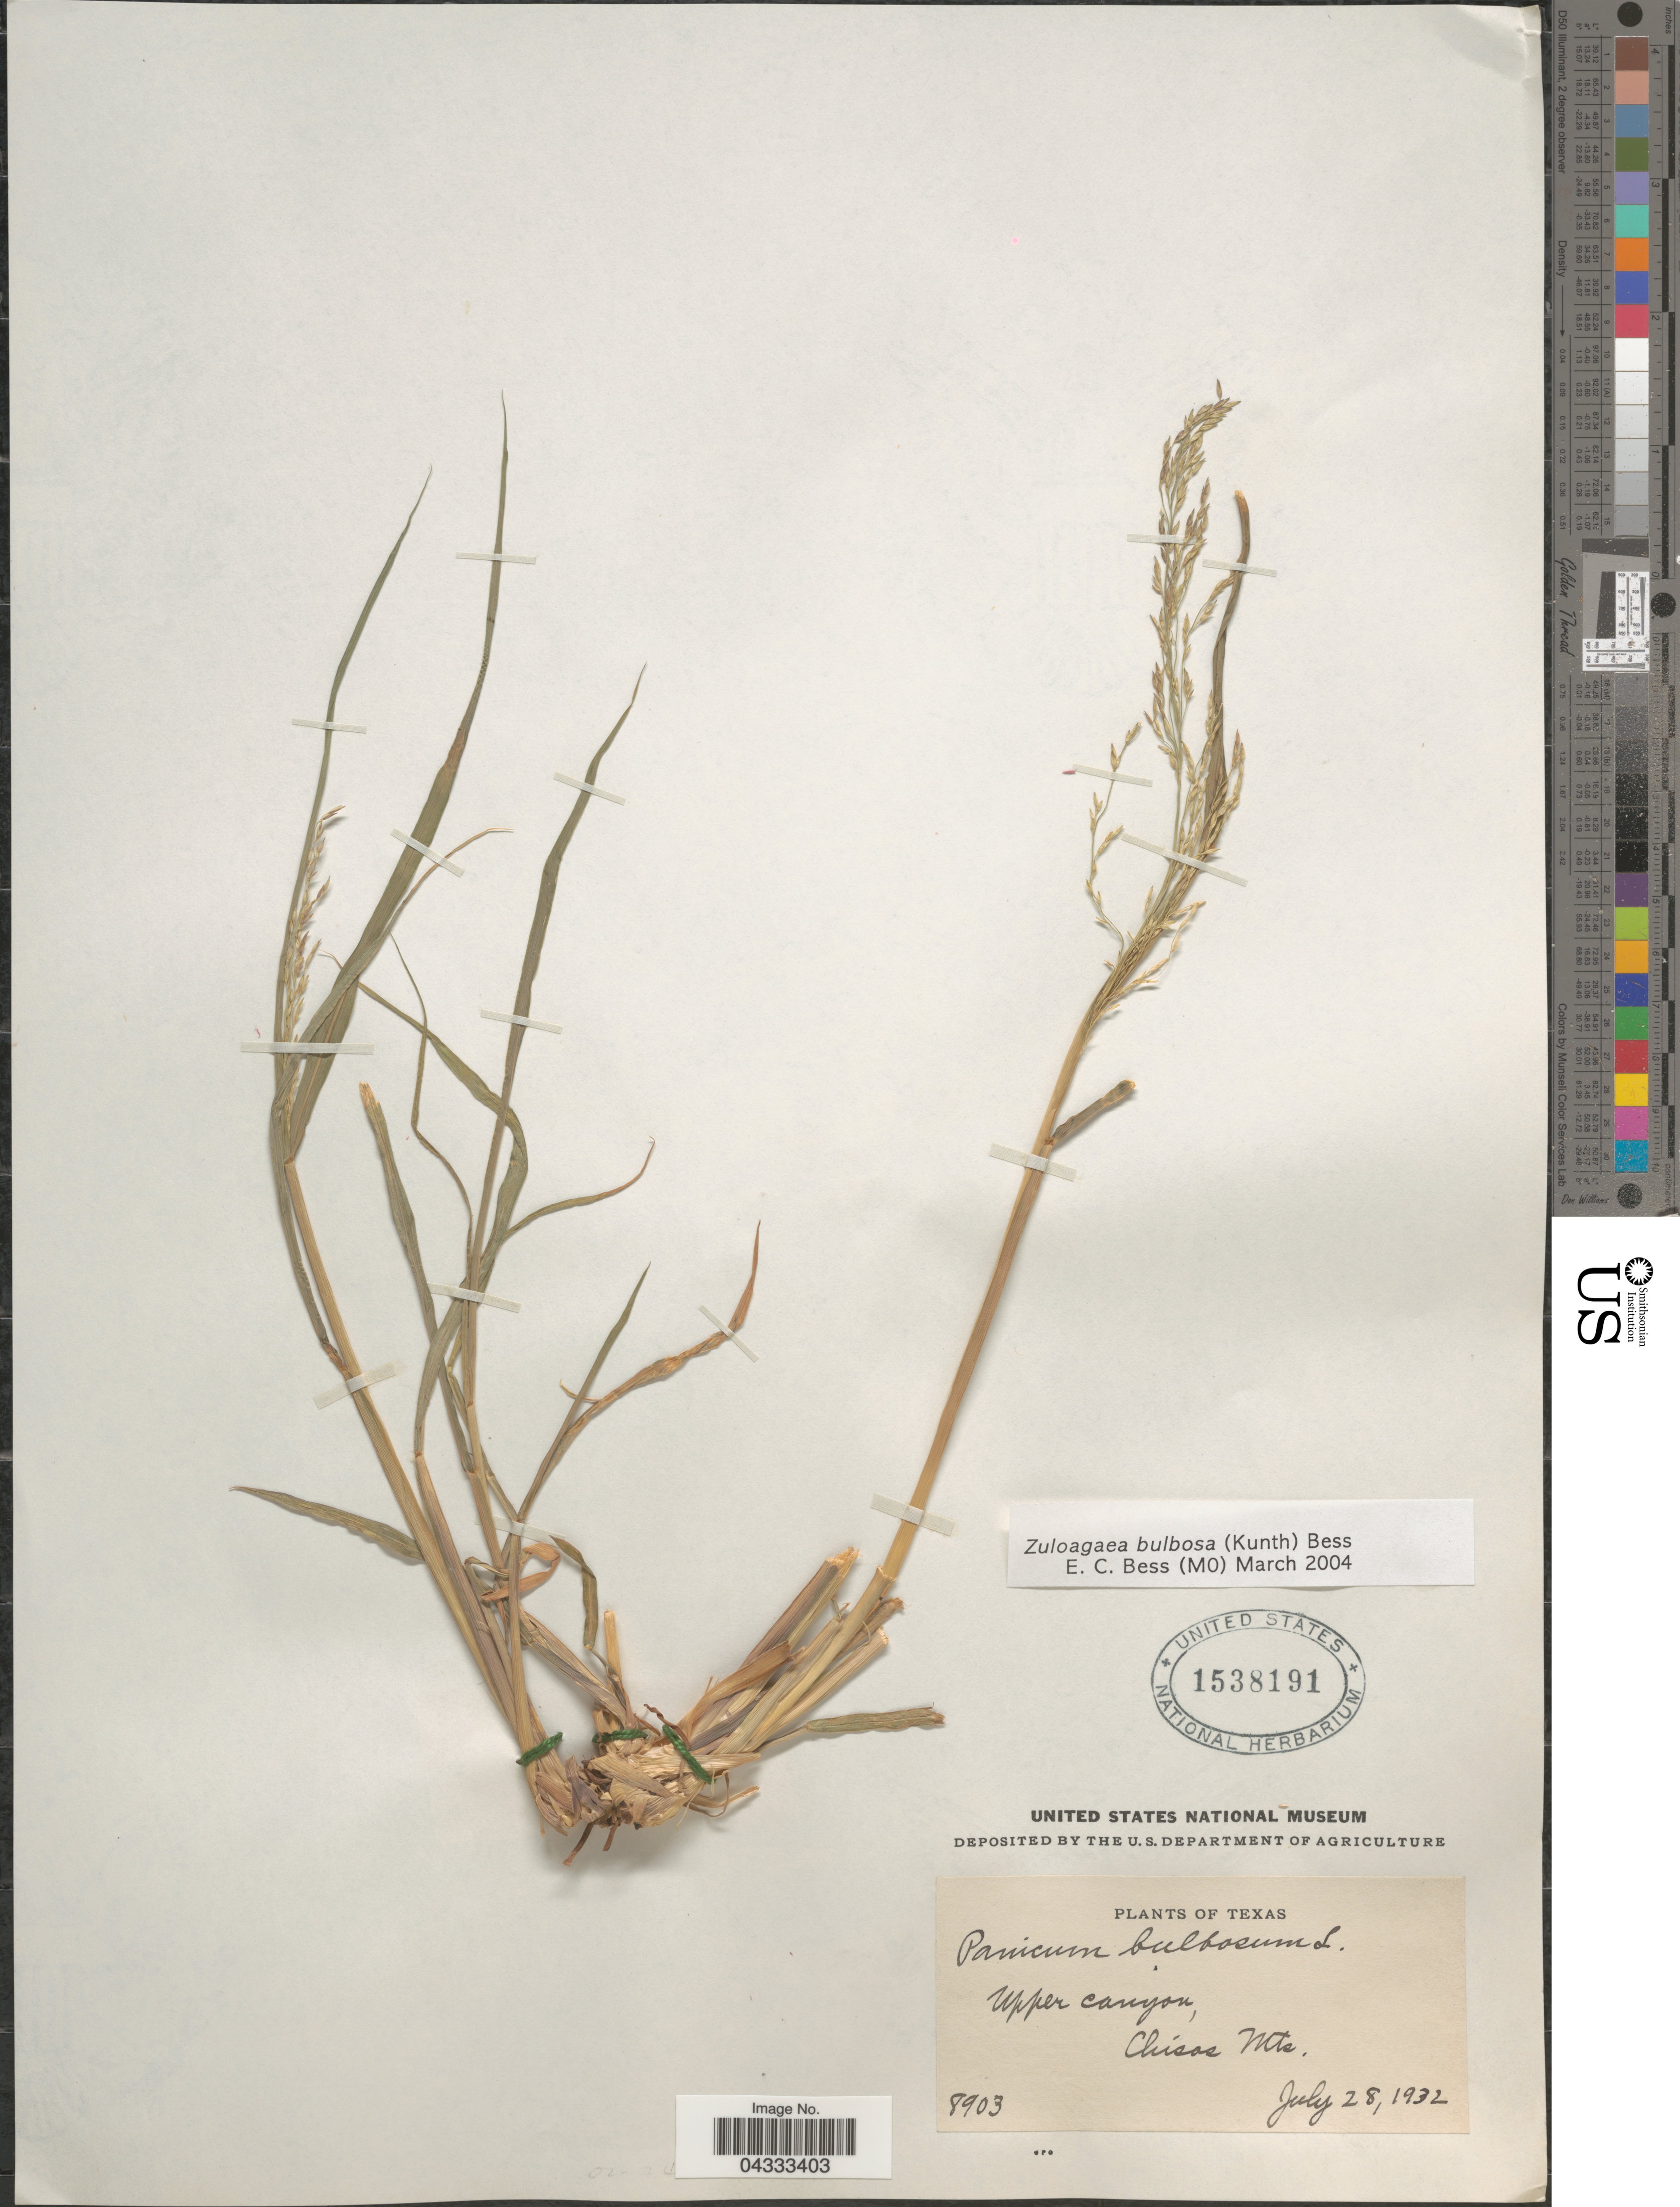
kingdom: Plantae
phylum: Tracheophyta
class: Liliopsida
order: Poales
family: Poaceae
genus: Zuloagaea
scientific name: Zuloagaea bulbosa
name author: (Kunth) E. Bess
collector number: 8903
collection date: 1932-07-28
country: United States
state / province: Texas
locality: Upper canyon, Chisos Mts.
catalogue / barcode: US 1538191